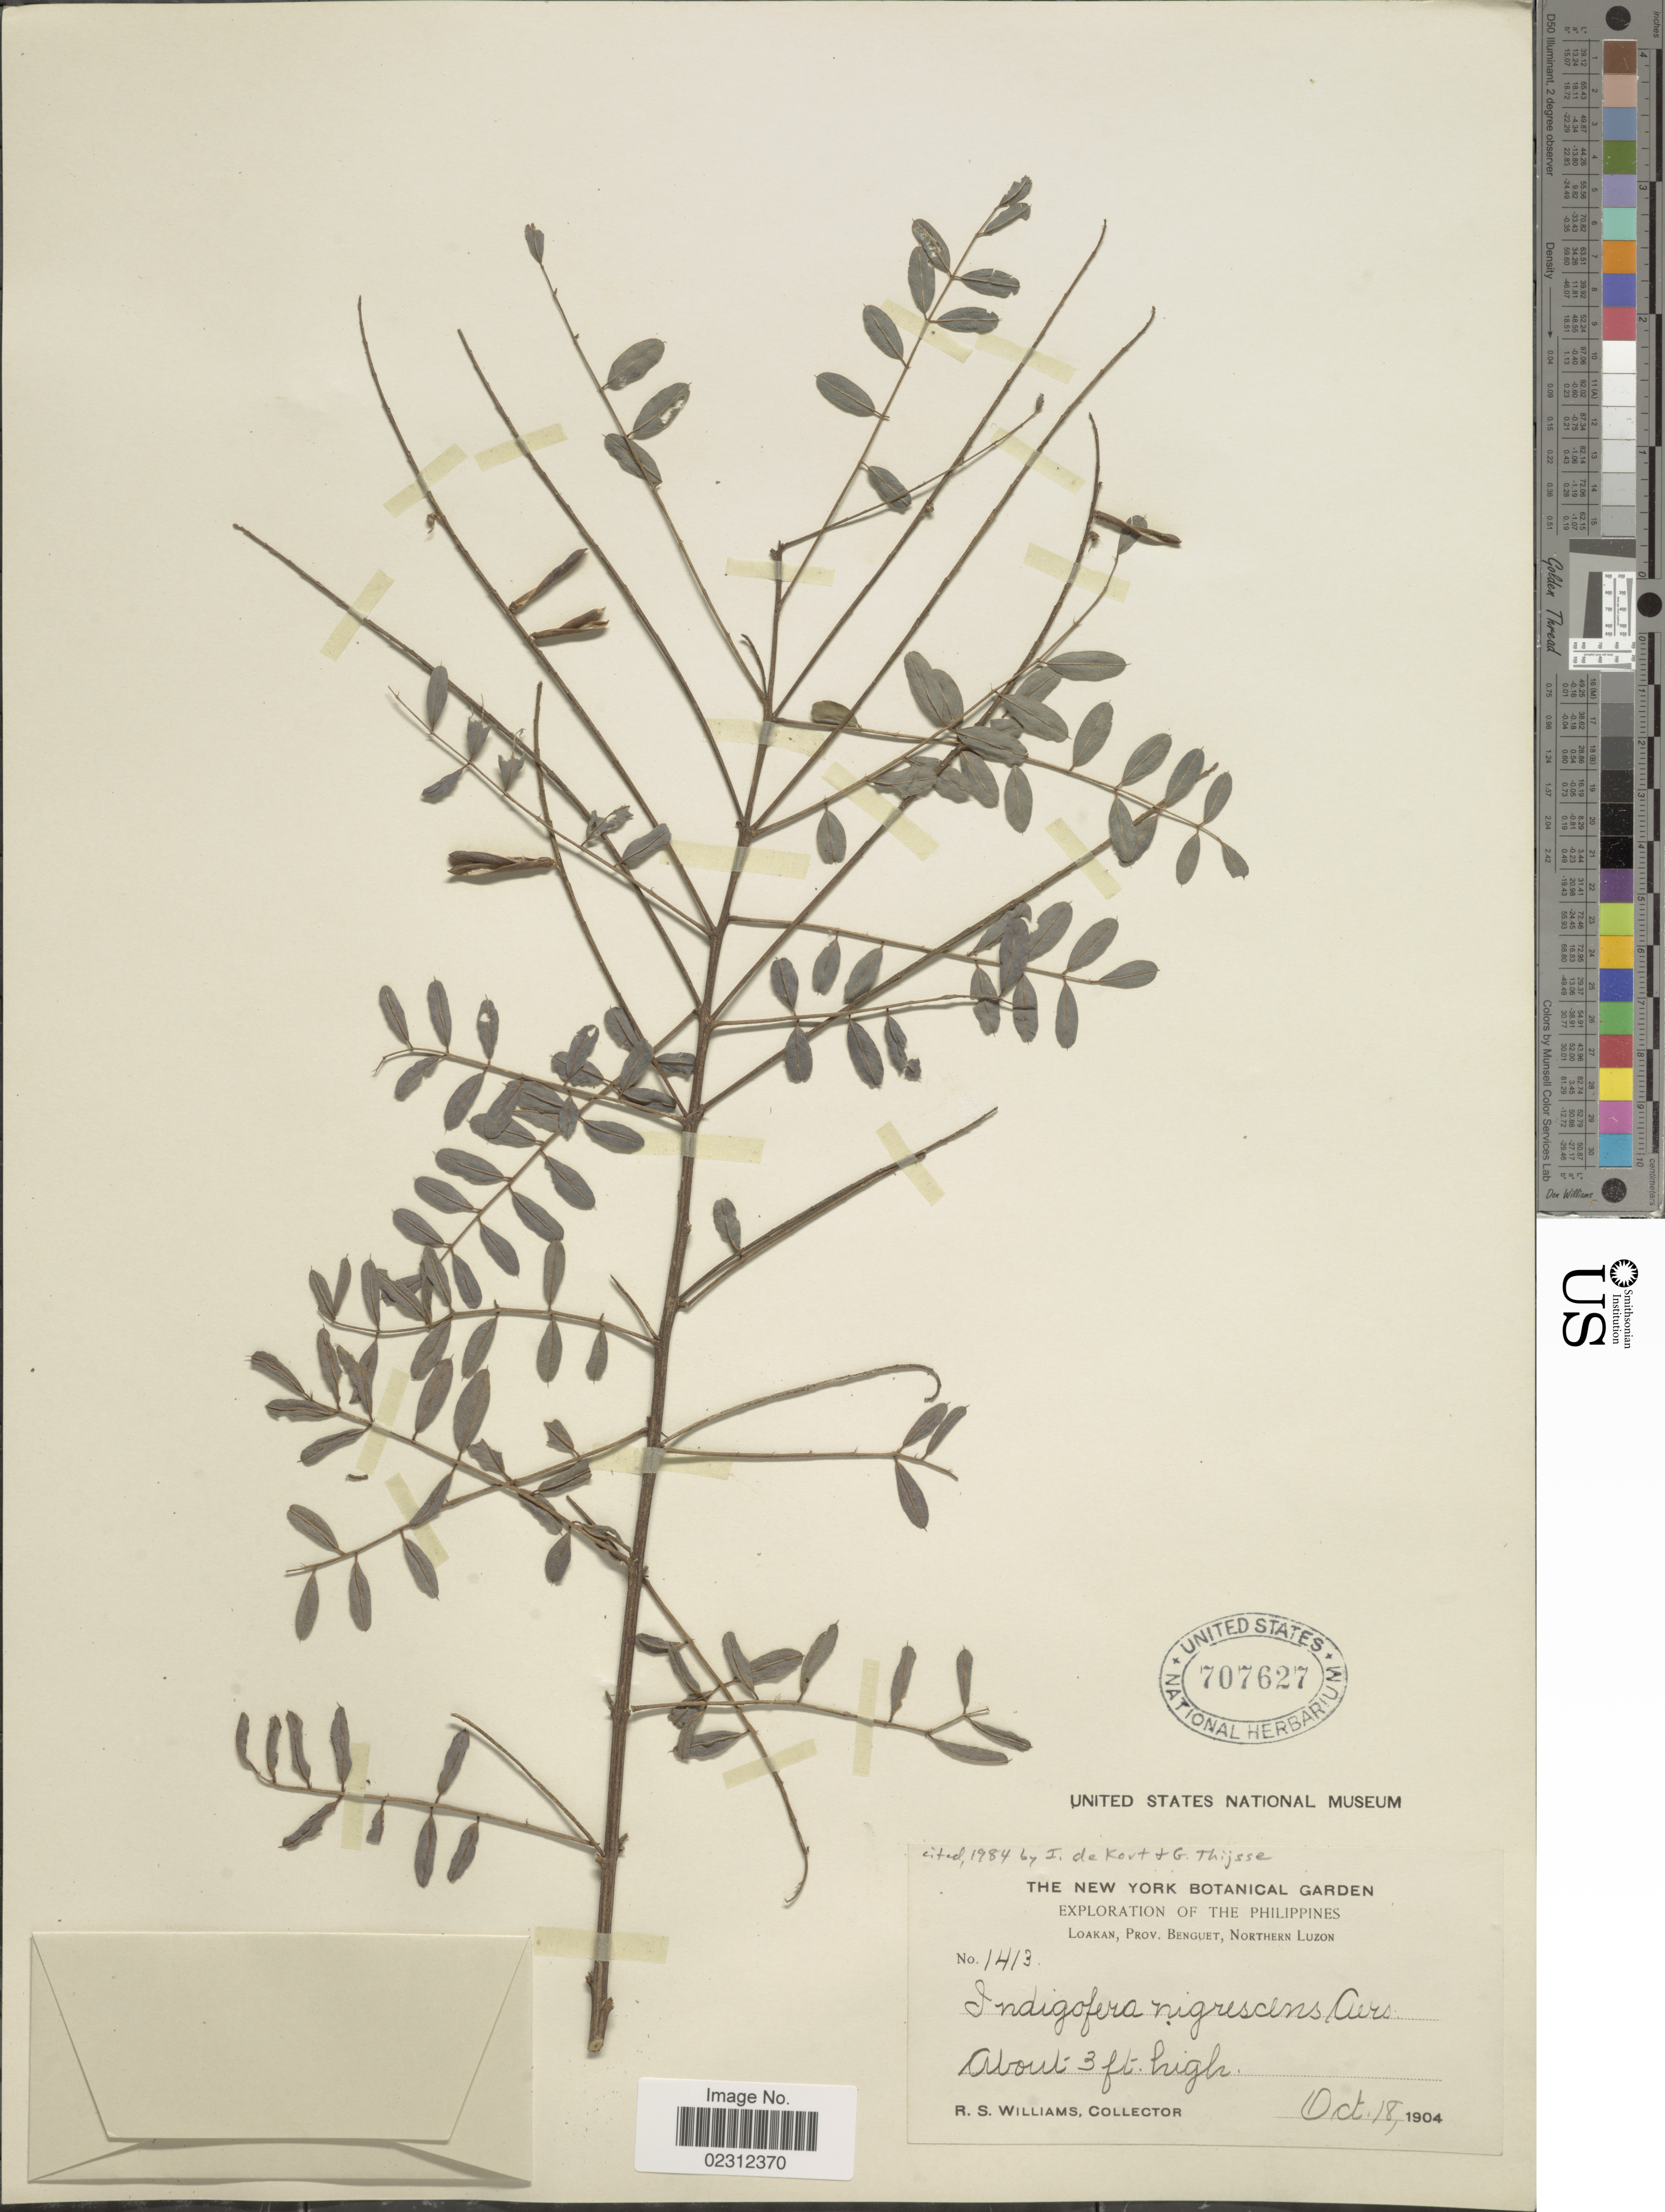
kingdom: Plantae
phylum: Tracheophyta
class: Magnoliopsida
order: Fabales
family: Fabaceae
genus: Indigofera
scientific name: Indigofera nigrescens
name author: Kurz ex King & Prain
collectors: R. S. Williams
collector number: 1413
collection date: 1904-10-18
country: Philippines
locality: Loakan, Prov. Benguet, Northern Luzon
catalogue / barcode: US 707627